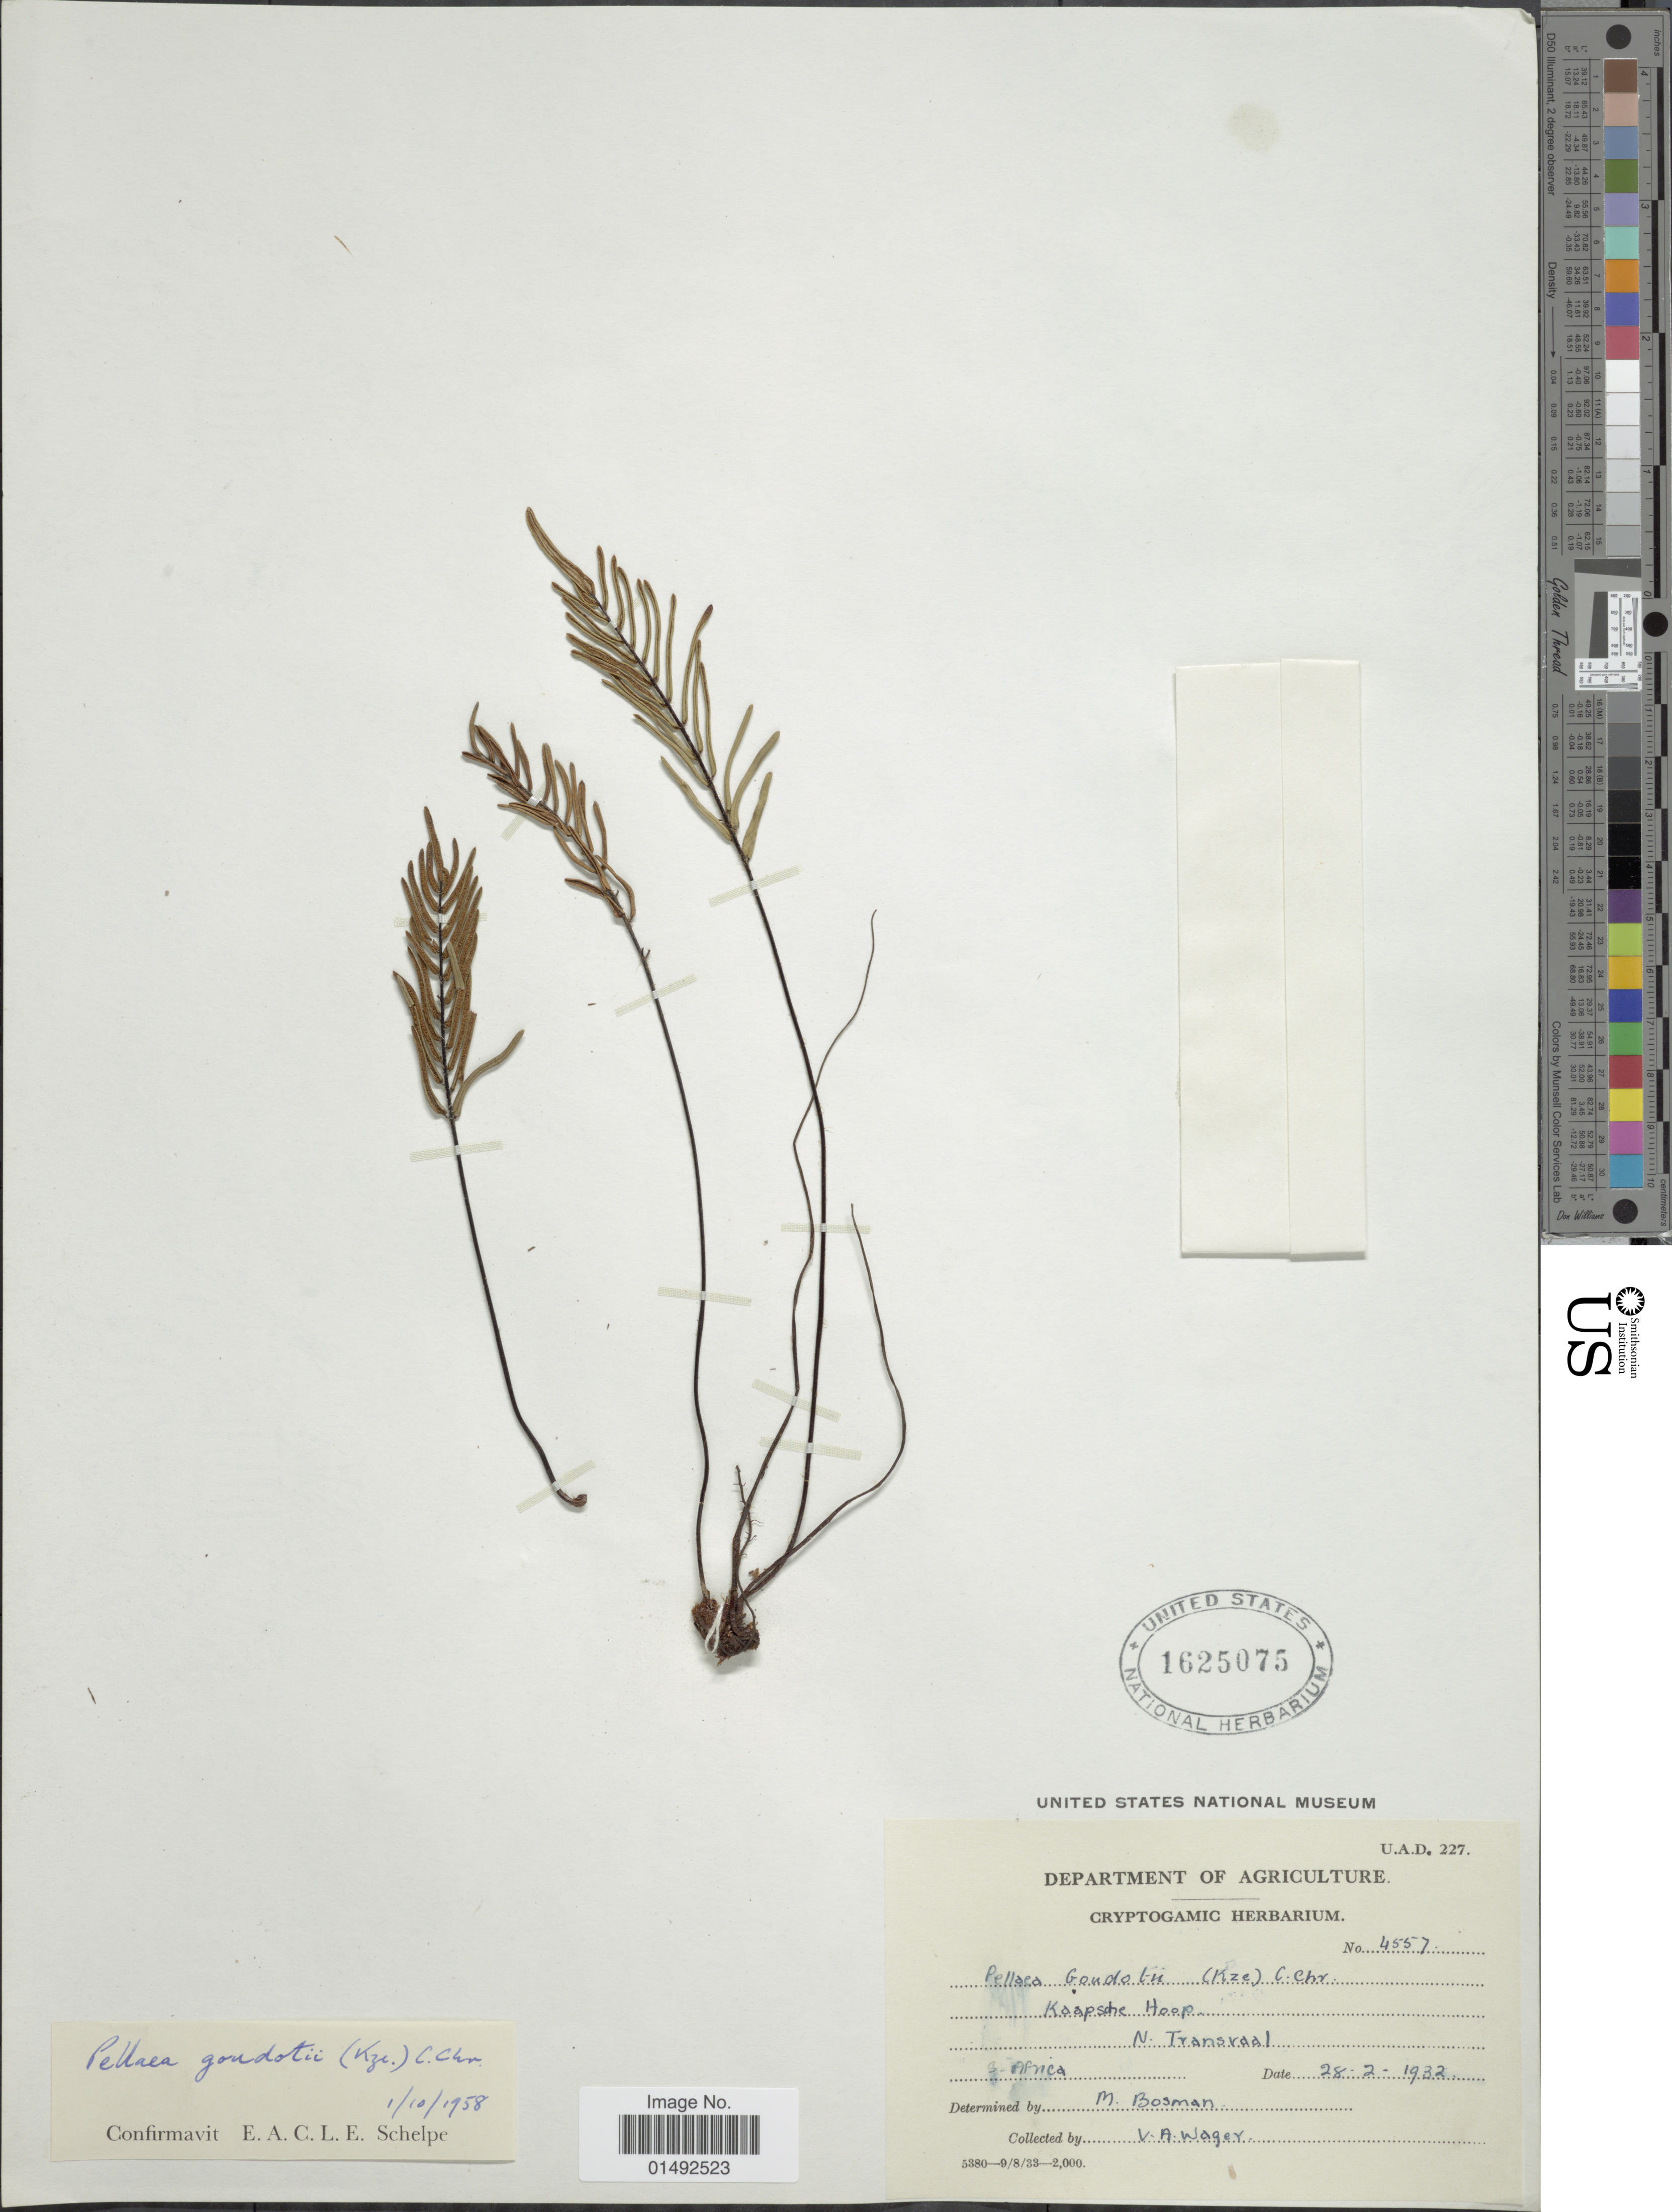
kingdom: Plantae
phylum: Tracheophyta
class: Polypodiopsida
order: Polypodiales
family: Pteridaceae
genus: Pellaea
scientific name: Pellaea pectiniformis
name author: Baker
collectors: V. Wager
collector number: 4557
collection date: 1932-02-28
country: South Africa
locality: Kaapsche Hoop, N Transvaal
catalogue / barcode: US 1625075